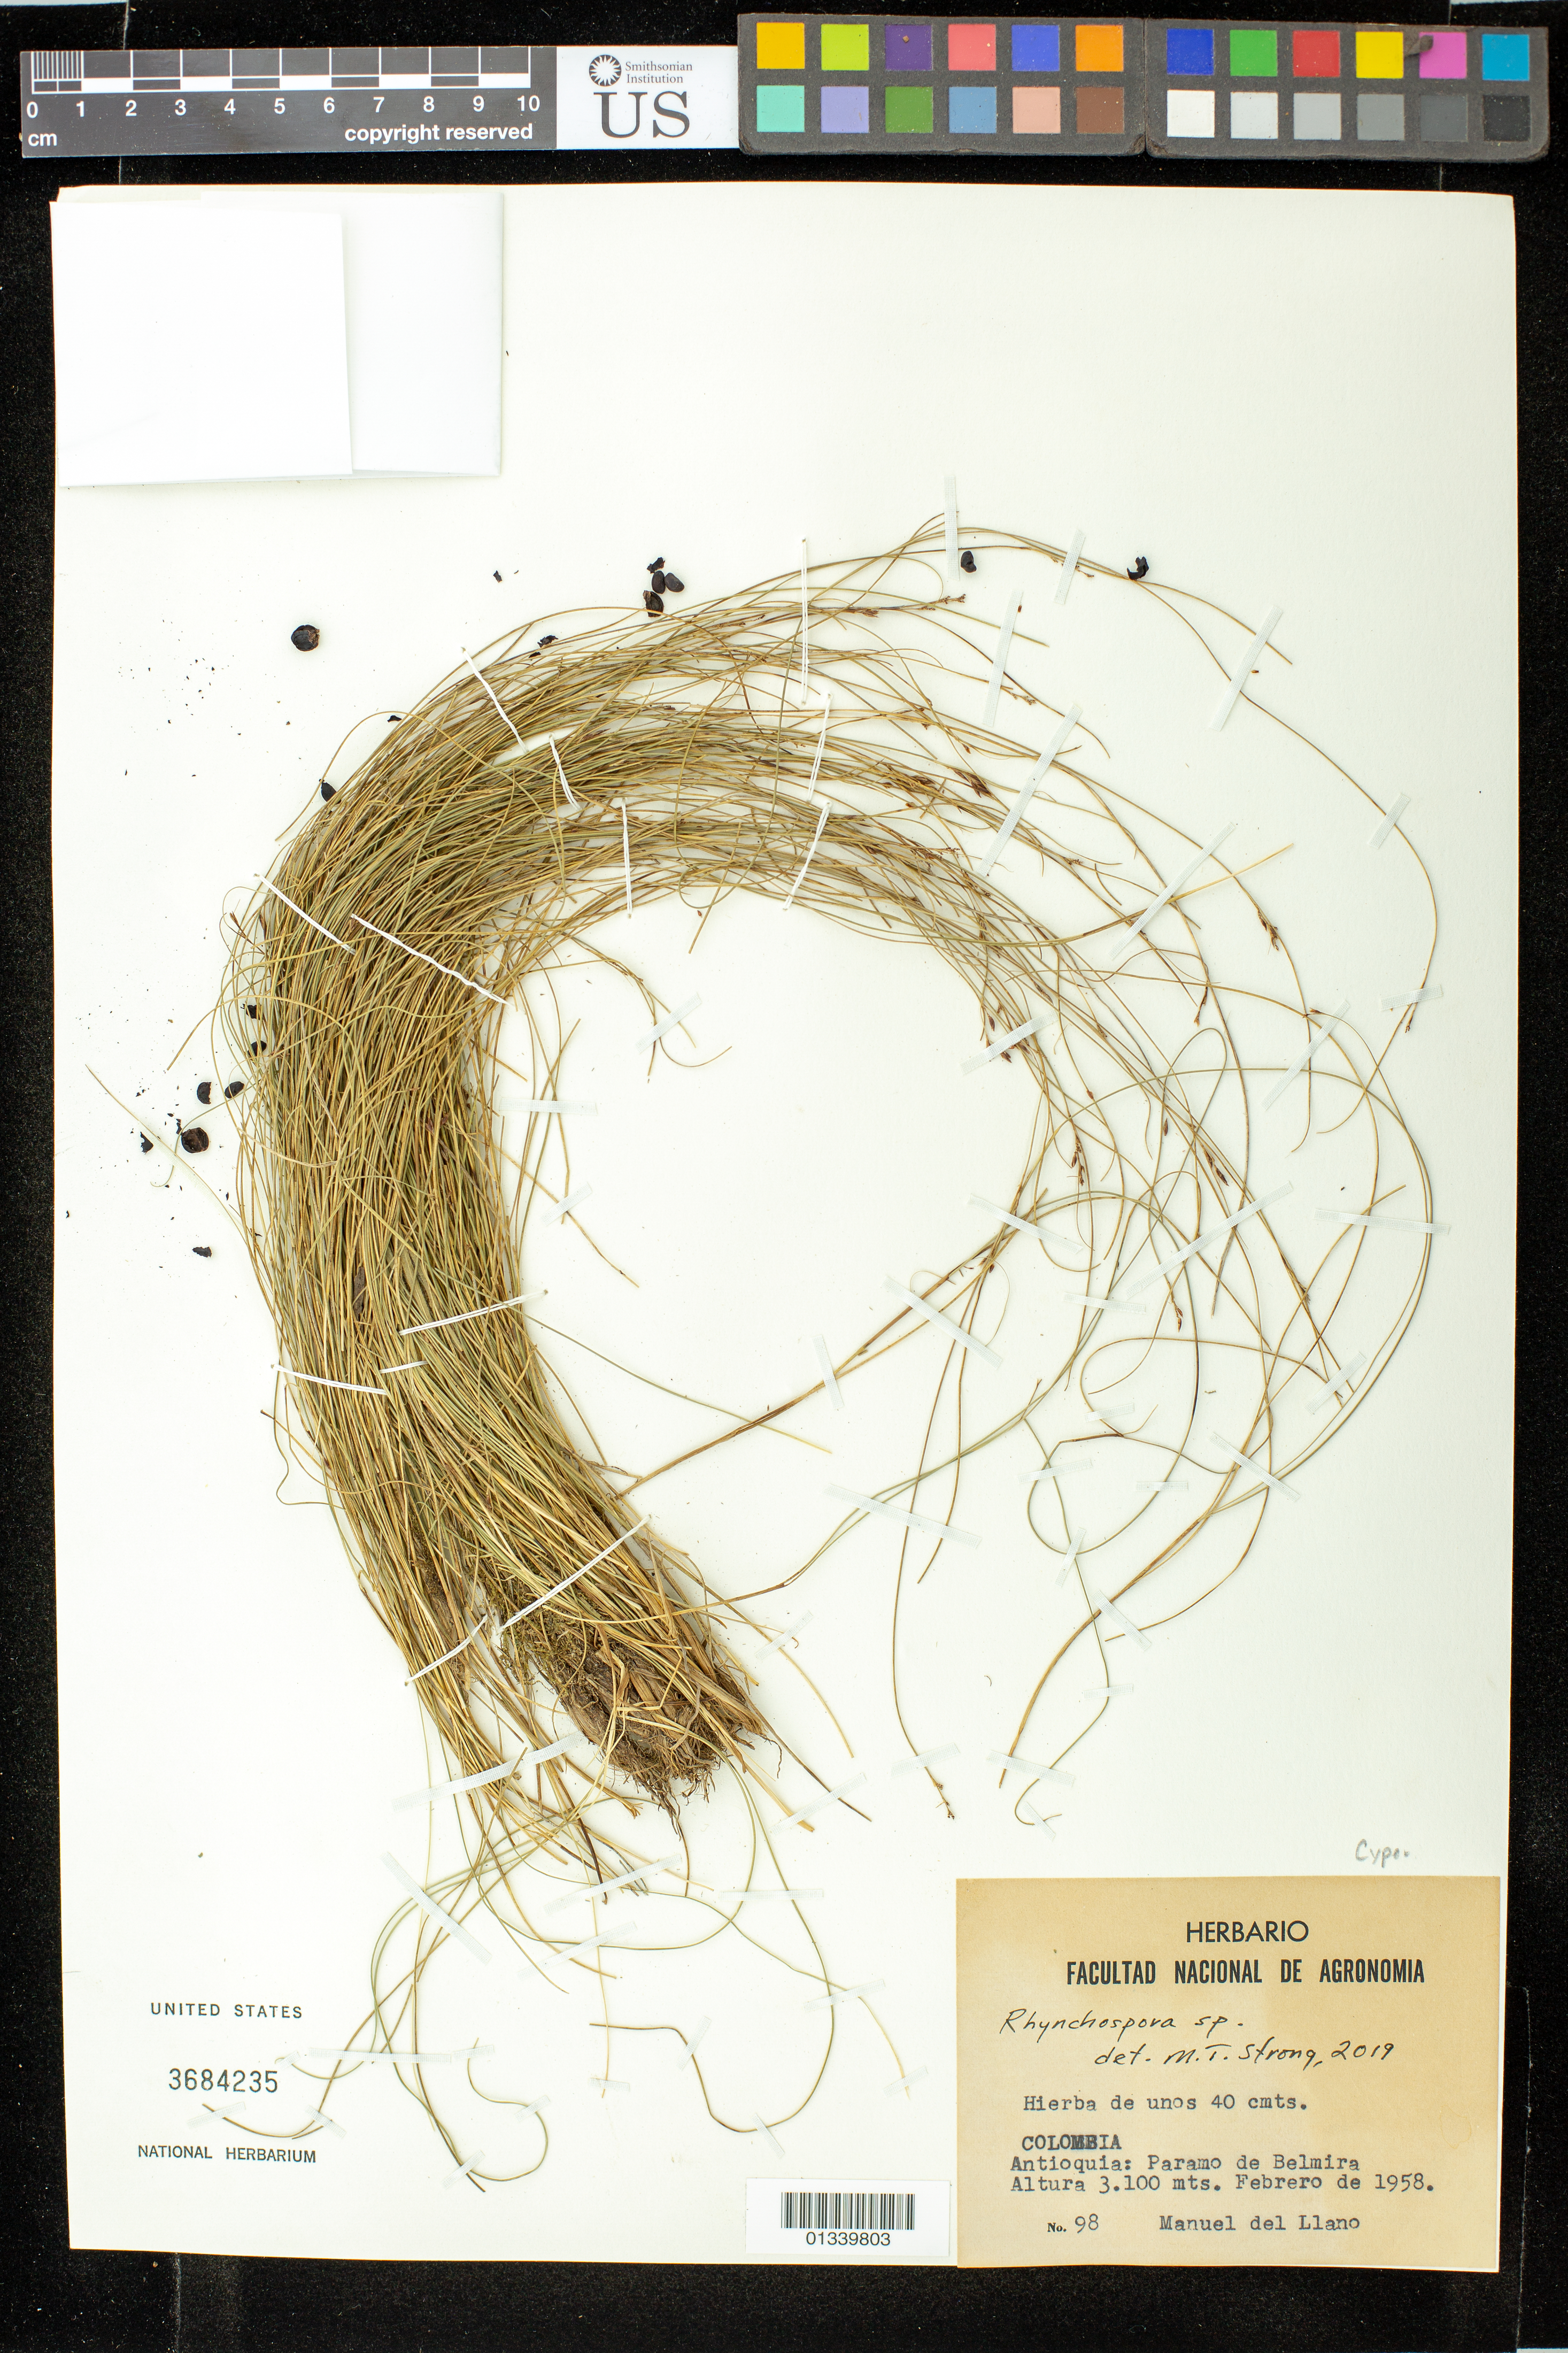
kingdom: Plantae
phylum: Tracheophyta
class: Liliopsida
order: Poales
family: Cyperaceae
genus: Rhynchospora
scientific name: Rhynchospora sp.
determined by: Strong, Mark T., (BOT), Smithsonian Institution - National Museum of Natural History (UNITED STATES)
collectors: M. d. Llano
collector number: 98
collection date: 1958-02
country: Colombia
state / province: Antioquia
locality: Paramo de Belmira Altura 3.100 mts.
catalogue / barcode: US 3684235